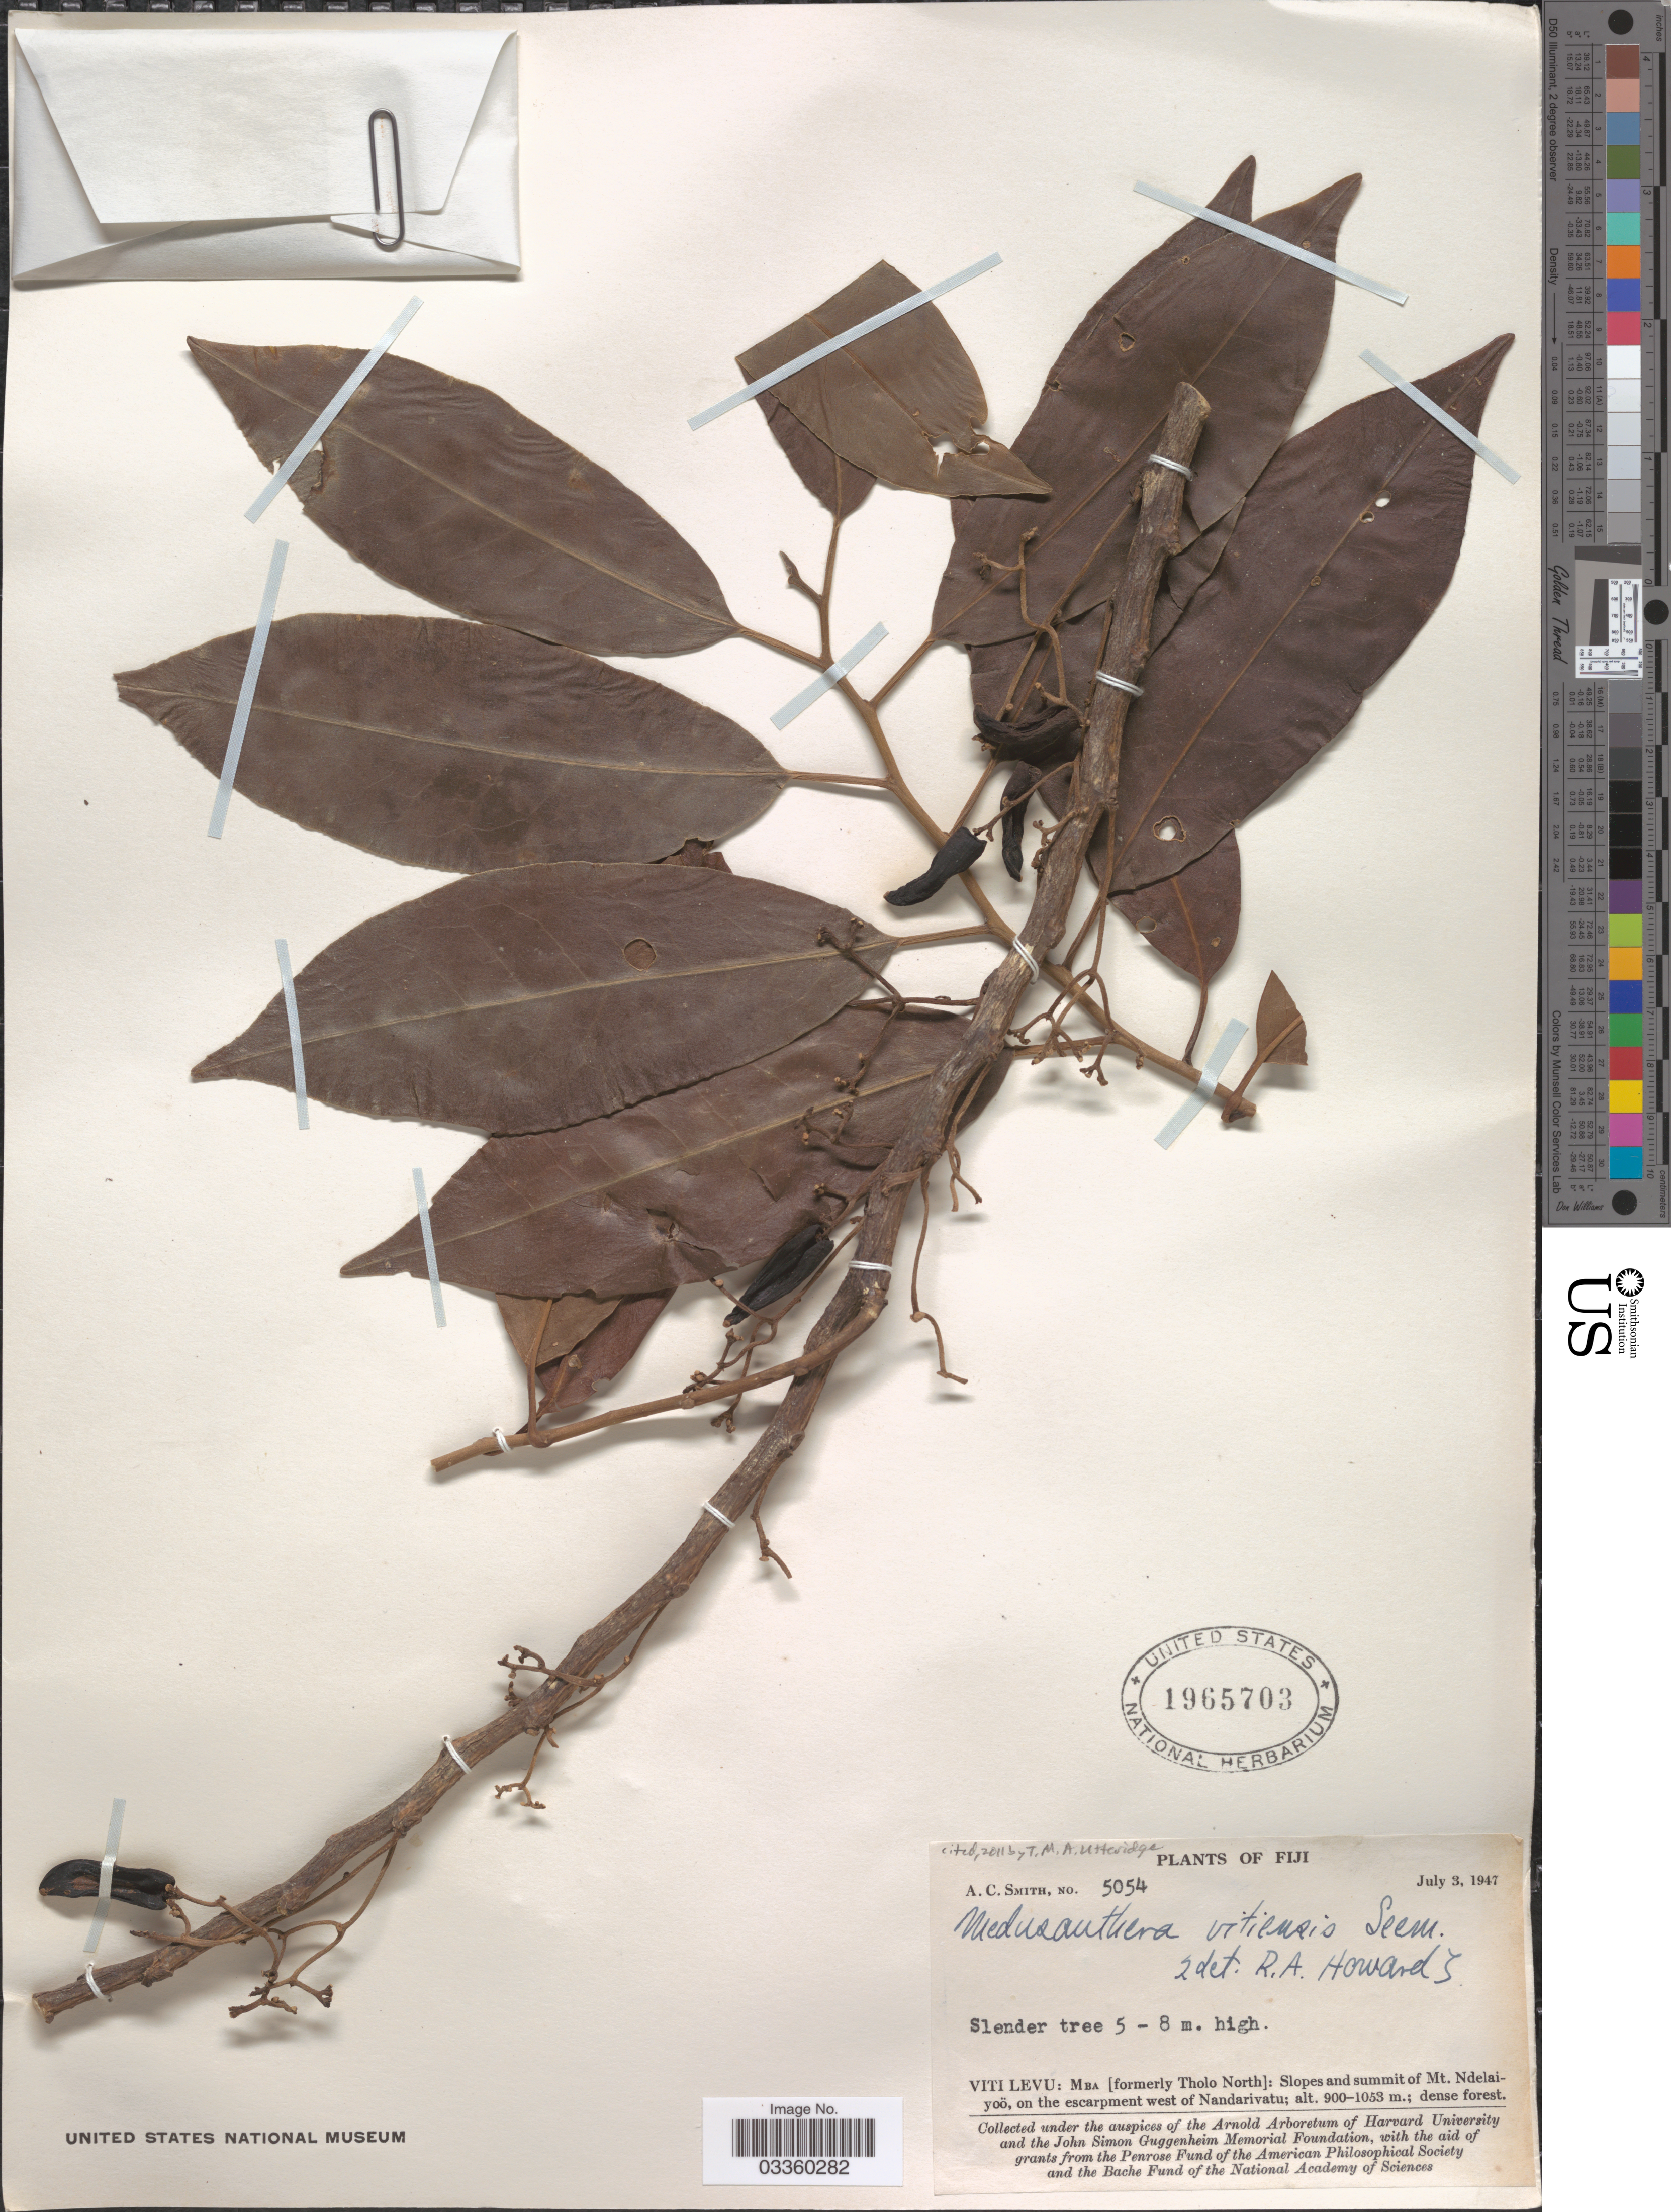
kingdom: Plantae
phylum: Tracheophyta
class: Magnoliopsida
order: Cardiopteridales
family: Stemonuraceae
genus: Medusanthera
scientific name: Medusanthera vitiensis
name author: Seem.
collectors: A. C. Smith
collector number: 5054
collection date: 1947-07-03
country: Fiji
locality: Viti Levu: MBA [formerly Tholo North]: Slopes and summit of Mt. Ndelaiyoö, on the escarpment west of Nandarivatu.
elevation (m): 900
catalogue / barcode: US 1965703